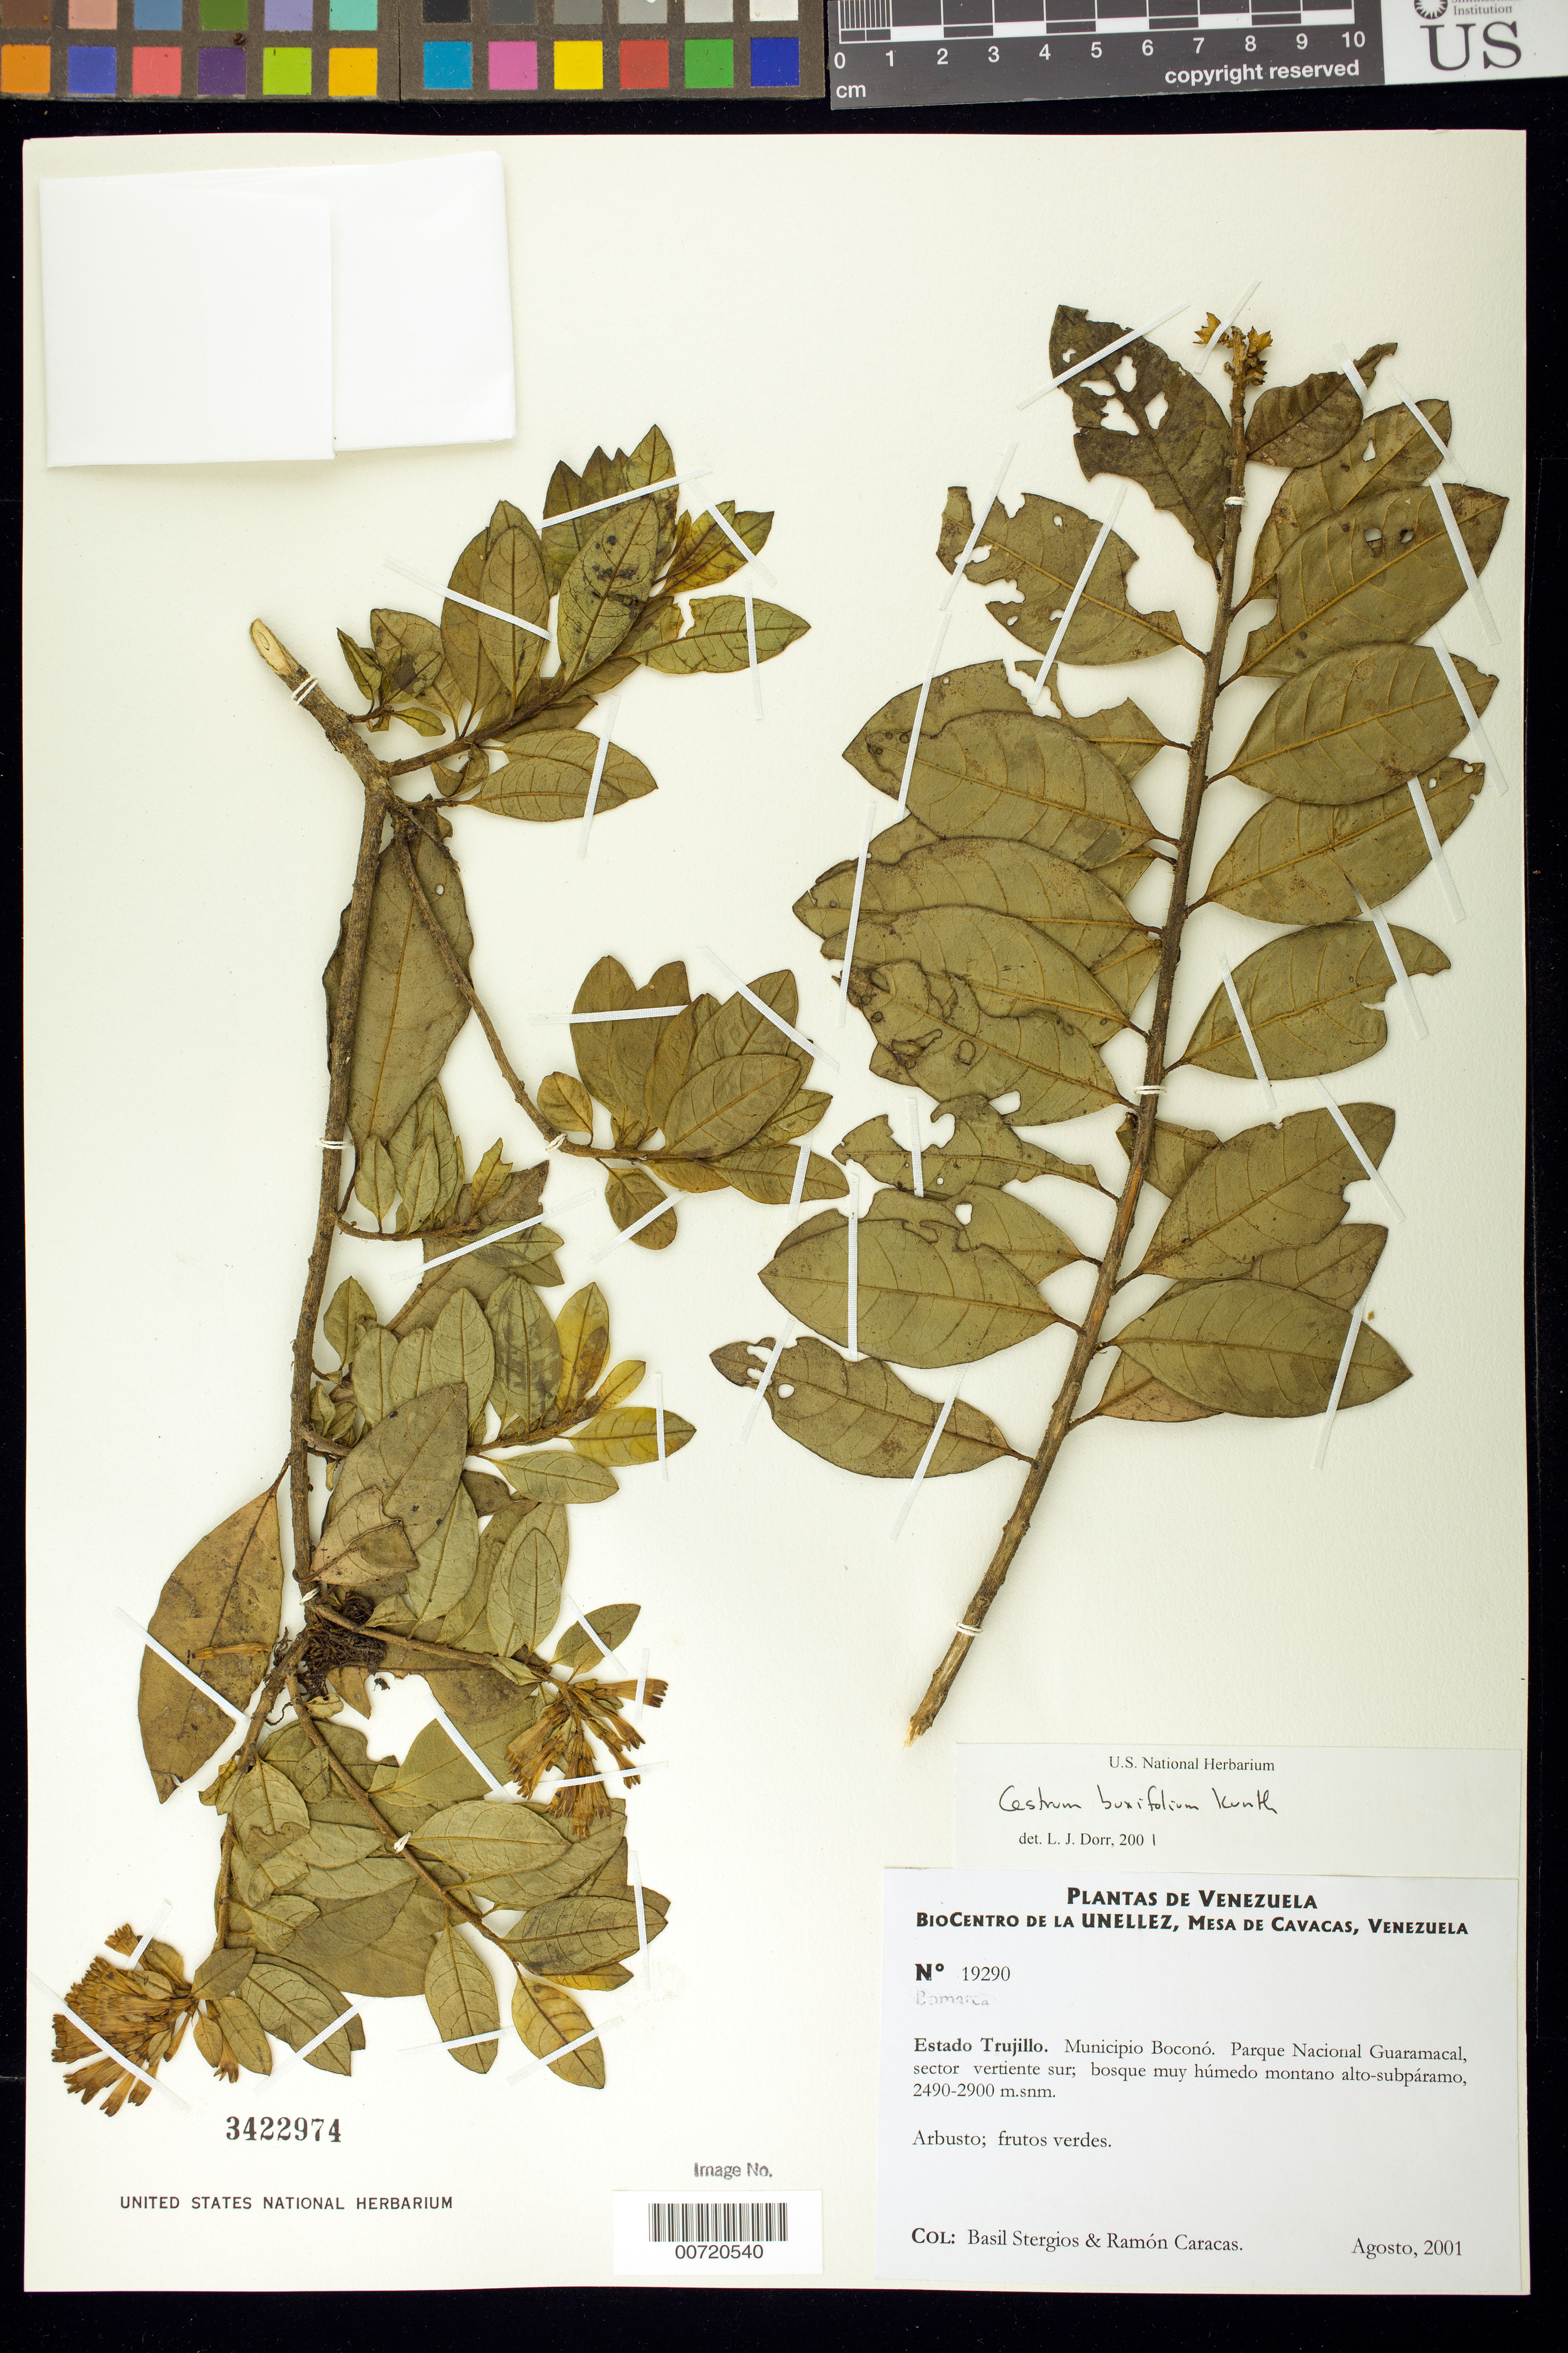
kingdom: Plantae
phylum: Tracheophyta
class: Magnoliopsida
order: Solanales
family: Solanaceae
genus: Cestrum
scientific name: Cestrum buxifolium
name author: Kunth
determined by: Dorr, L. J., (BOT), Smithsonian Institution - National Museum of Natural History (UNITED STATES)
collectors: B. G. Stergios & R. Caracas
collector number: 19290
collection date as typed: Aug 2001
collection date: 2001-08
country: Venezuela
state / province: Trujillo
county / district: Boconó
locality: Parque Nacional Guaramacal, vertiente sur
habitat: Bosque muy húmedo montano alto-subpáramo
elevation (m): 2490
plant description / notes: PORT, US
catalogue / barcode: US 3422974